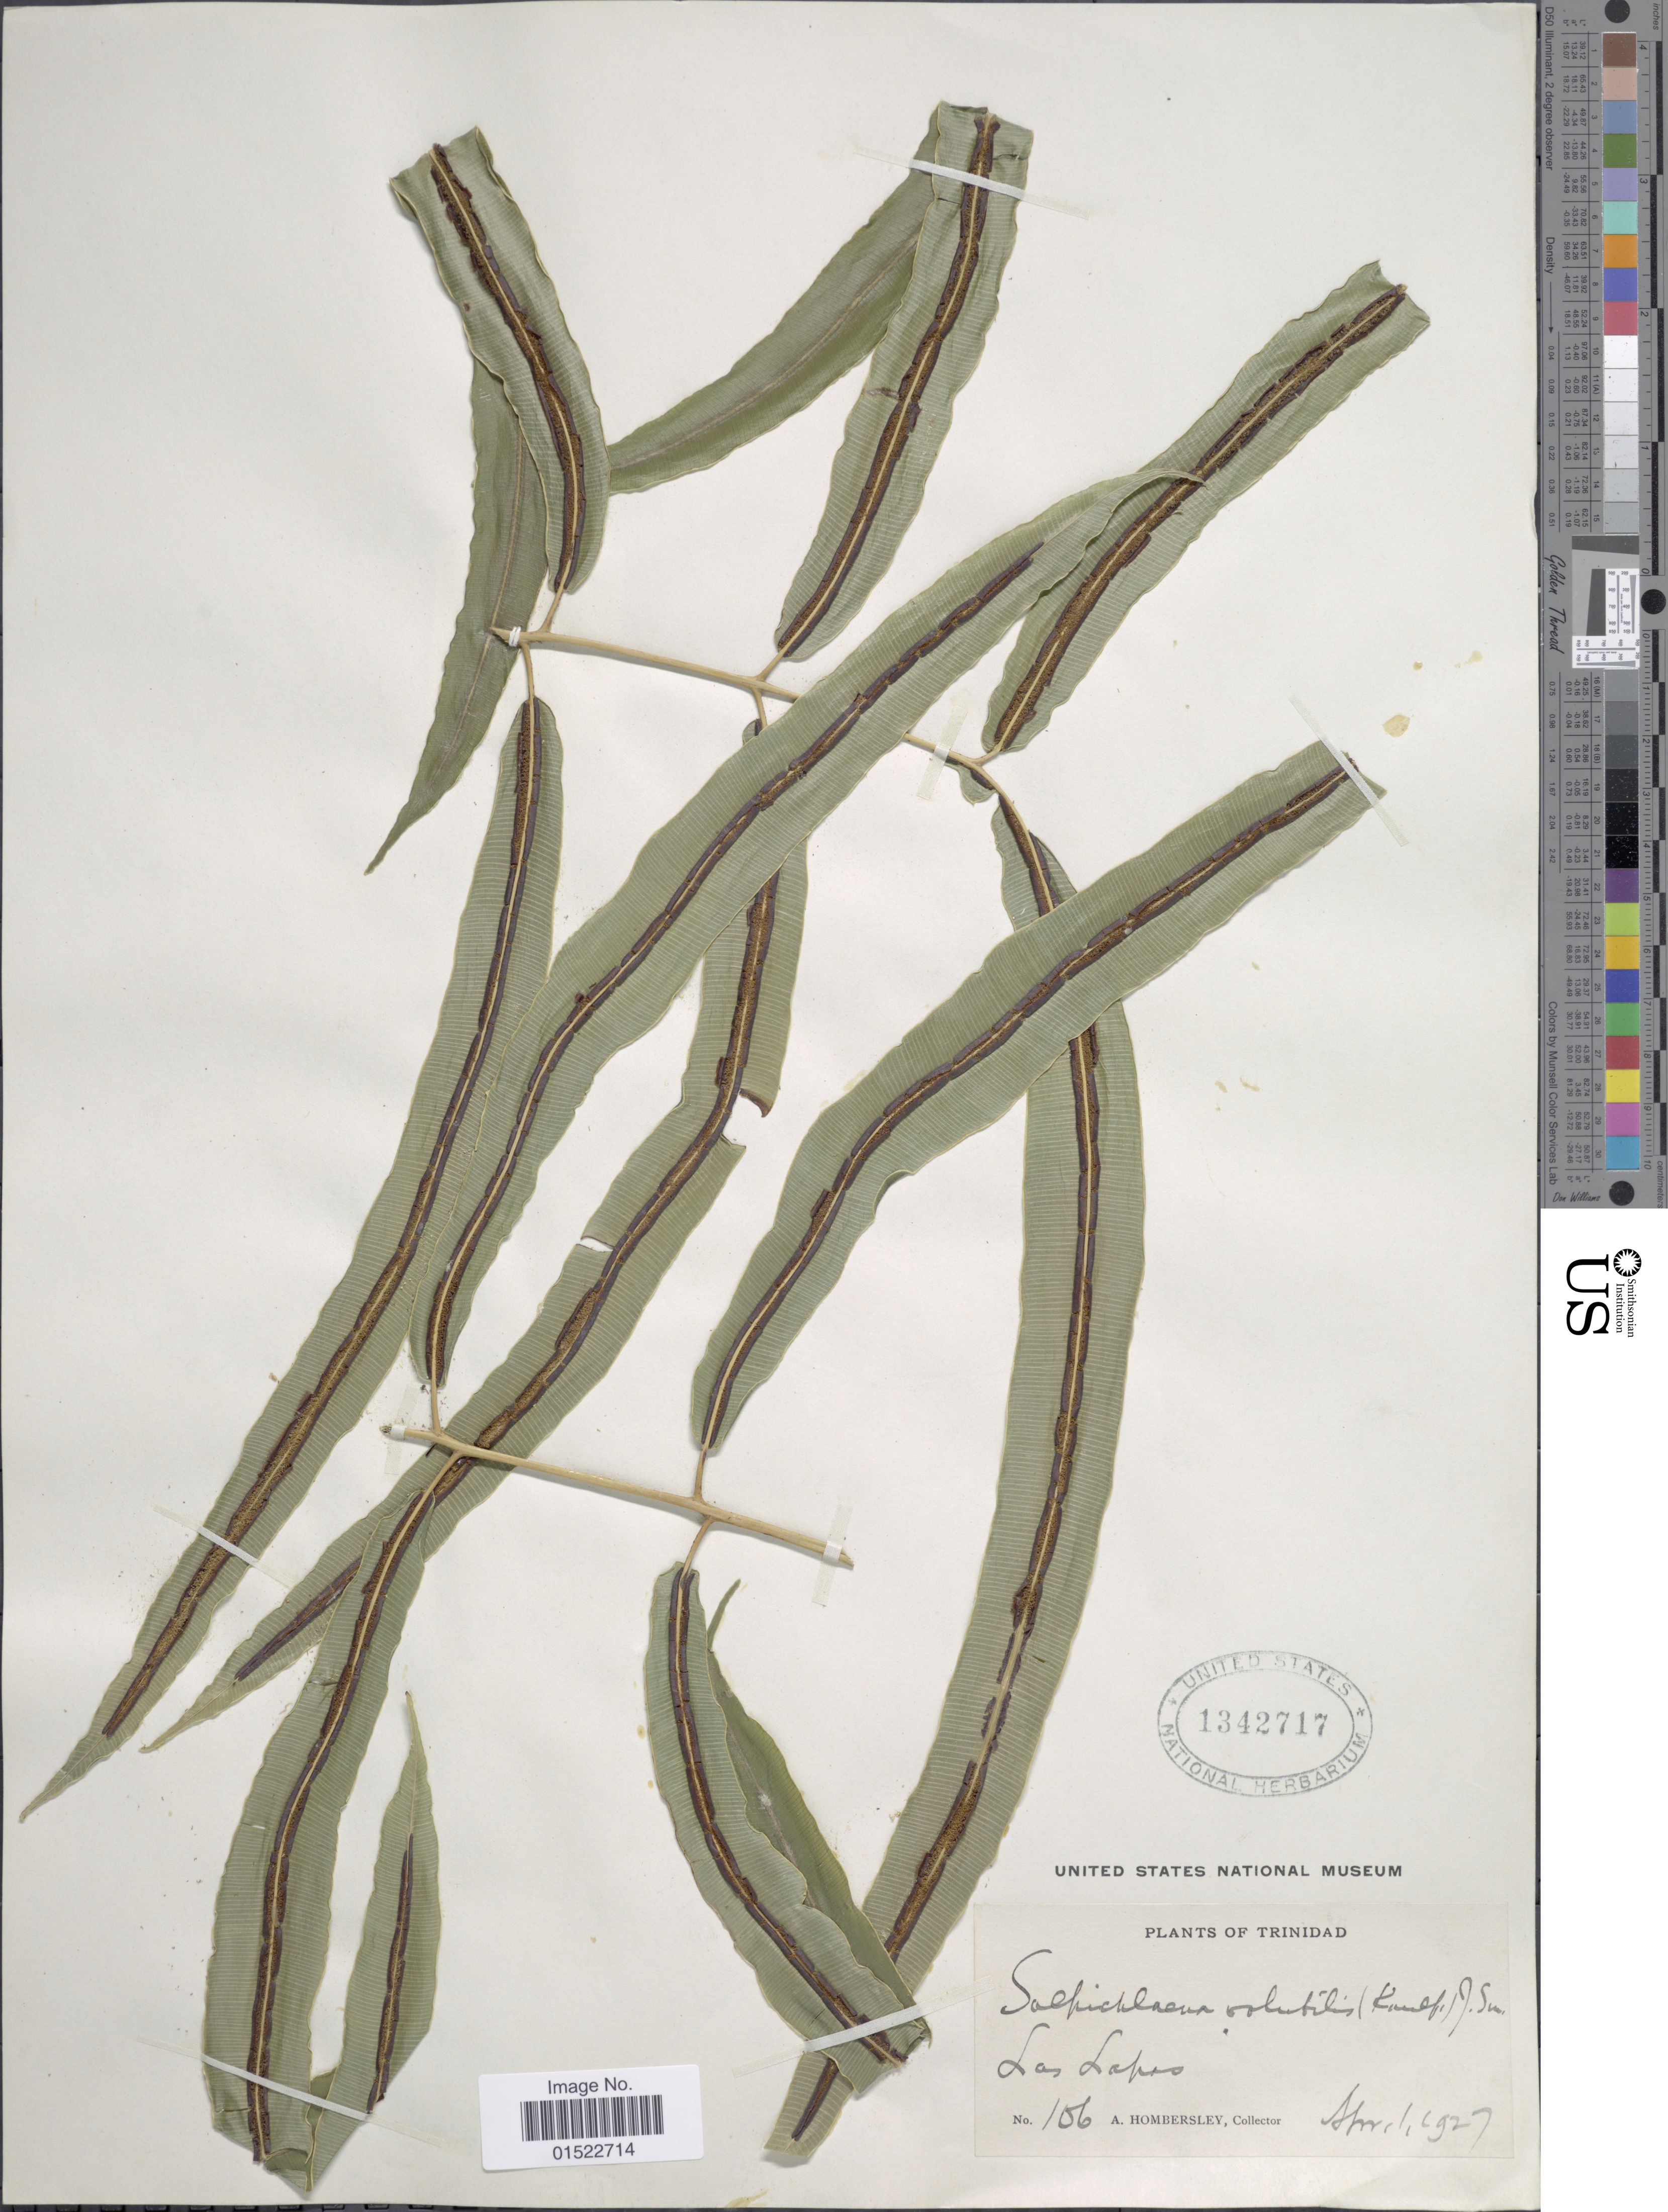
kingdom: Plantae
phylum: Tracheophyta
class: Polypodiopsida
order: Polypodiales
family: Blechnaceae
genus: Salpichlaena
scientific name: Salpichlaena volubilis subsp. volubilis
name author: (Kaulf.) J. Sm.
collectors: A. Hombersley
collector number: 156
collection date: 1927-09-01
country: Trinidad and Tobago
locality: Trinindad, Las Lapas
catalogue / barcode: US 1342717